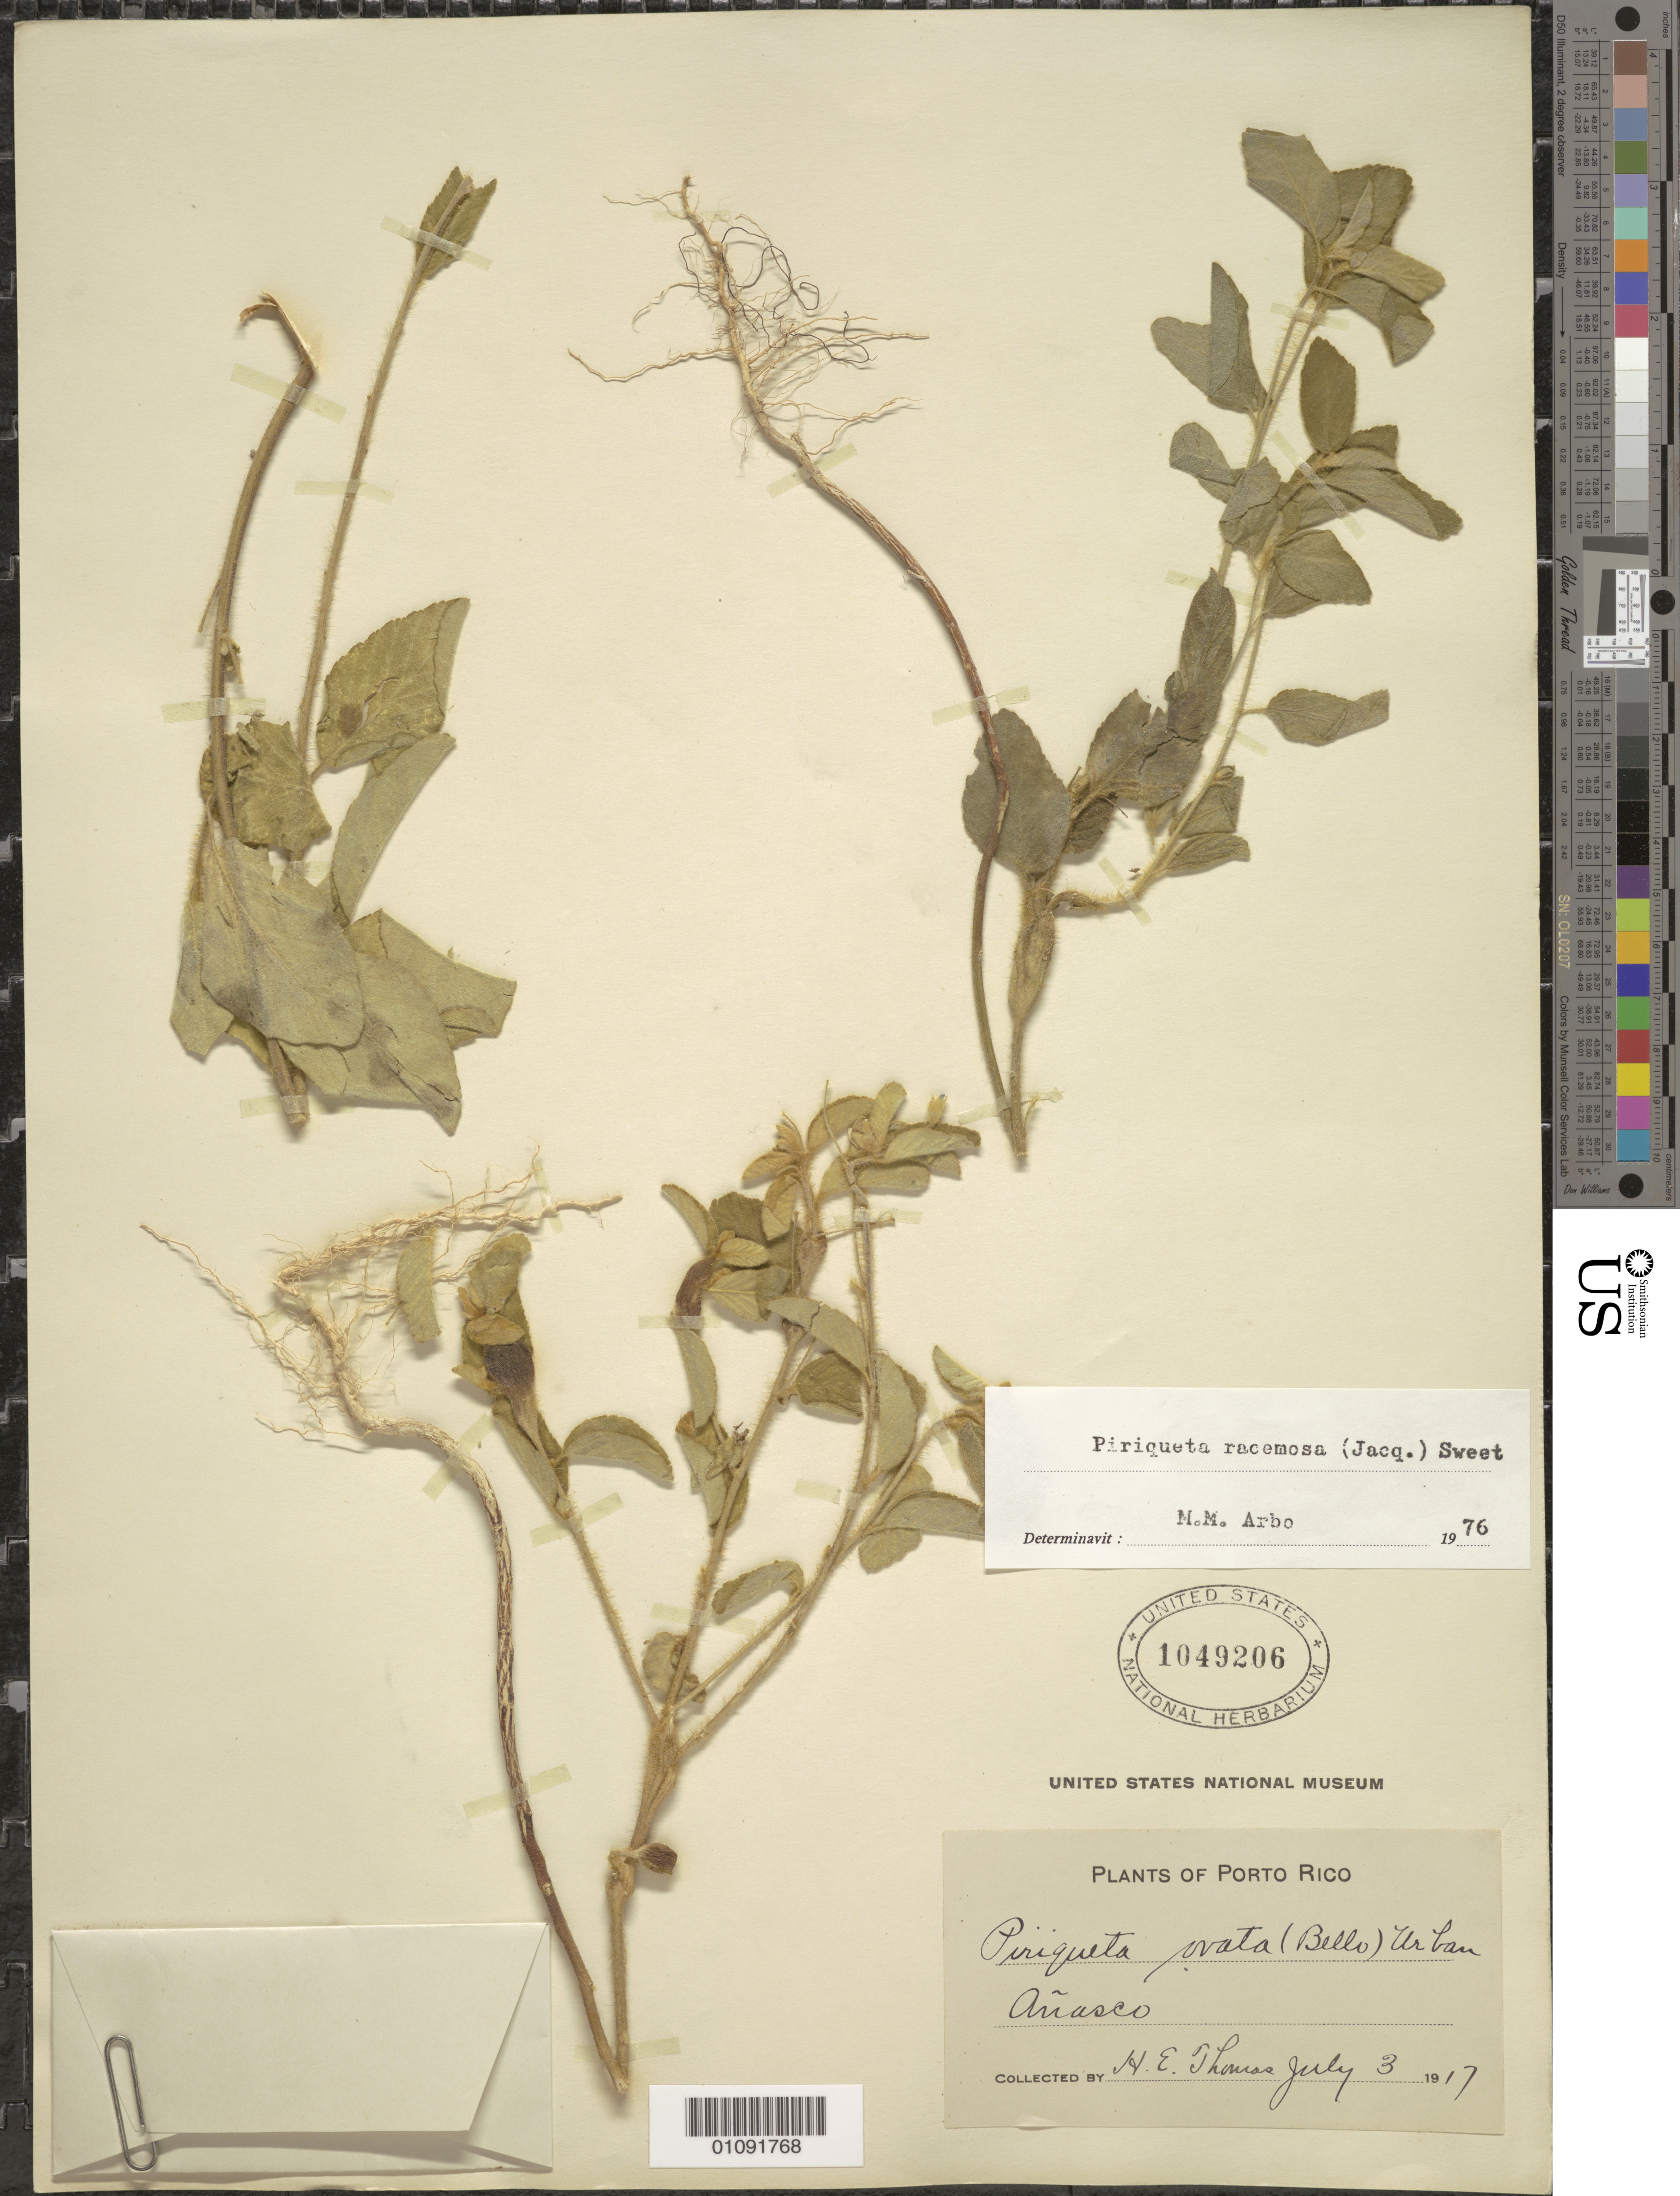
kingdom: Plantae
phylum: Tracheophyta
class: Magnoliopsida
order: Malpighiales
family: Turneraceae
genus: Piriqueta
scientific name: Piriqueta racemosa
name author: (Jacq.) Sweet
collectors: H. Thomas & G. M. Leonard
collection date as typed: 03 Jul 1917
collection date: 1917-07-03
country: Puerto Rico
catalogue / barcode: US 1049206